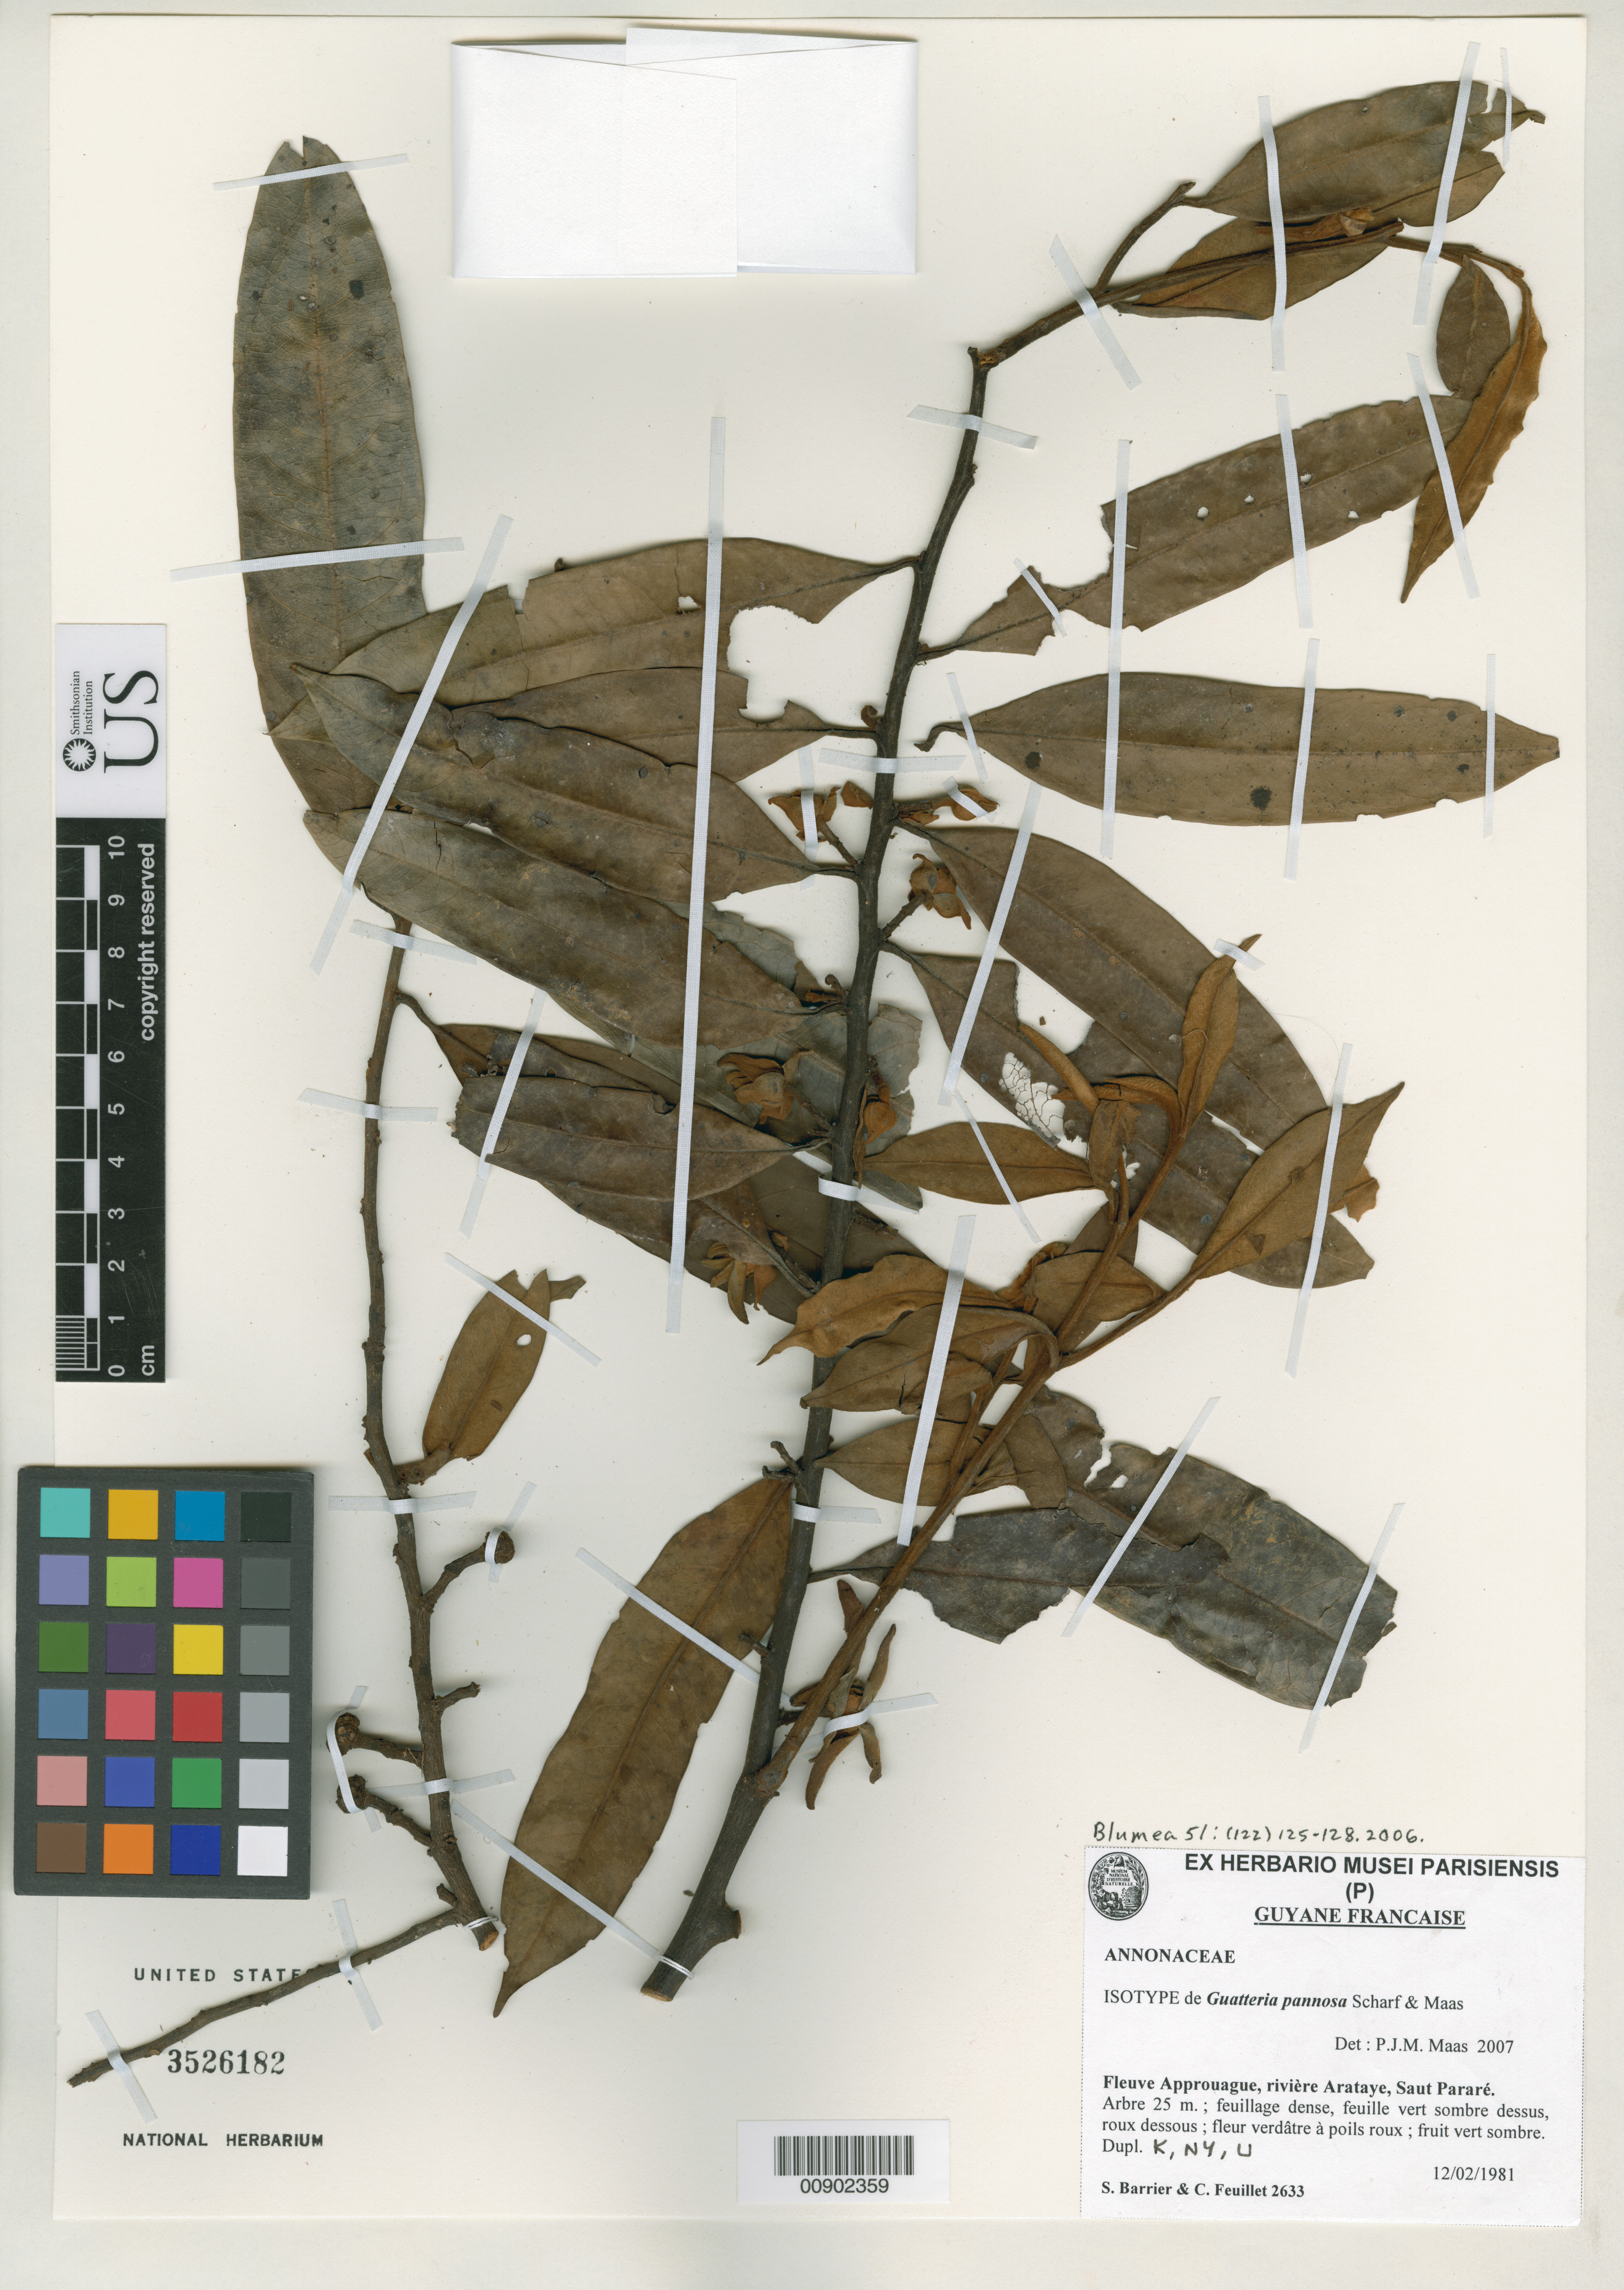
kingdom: Plantae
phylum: Tracheophyta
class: Magnoliopsida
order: Magnoliales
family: Annonaceae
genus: Guatteria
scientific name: Guatteria pannosa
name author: Scharf & Maas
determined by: Maas, Paul J. M.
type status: Isotype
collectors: S. Barrier & C. Feuillet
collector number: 2633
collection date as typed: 12 Feb 1981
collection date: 1981-02-12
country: French Guiana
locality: Fleuve Approuague, rivière Arataye, Saut Pararé.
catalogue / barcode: US 3526182